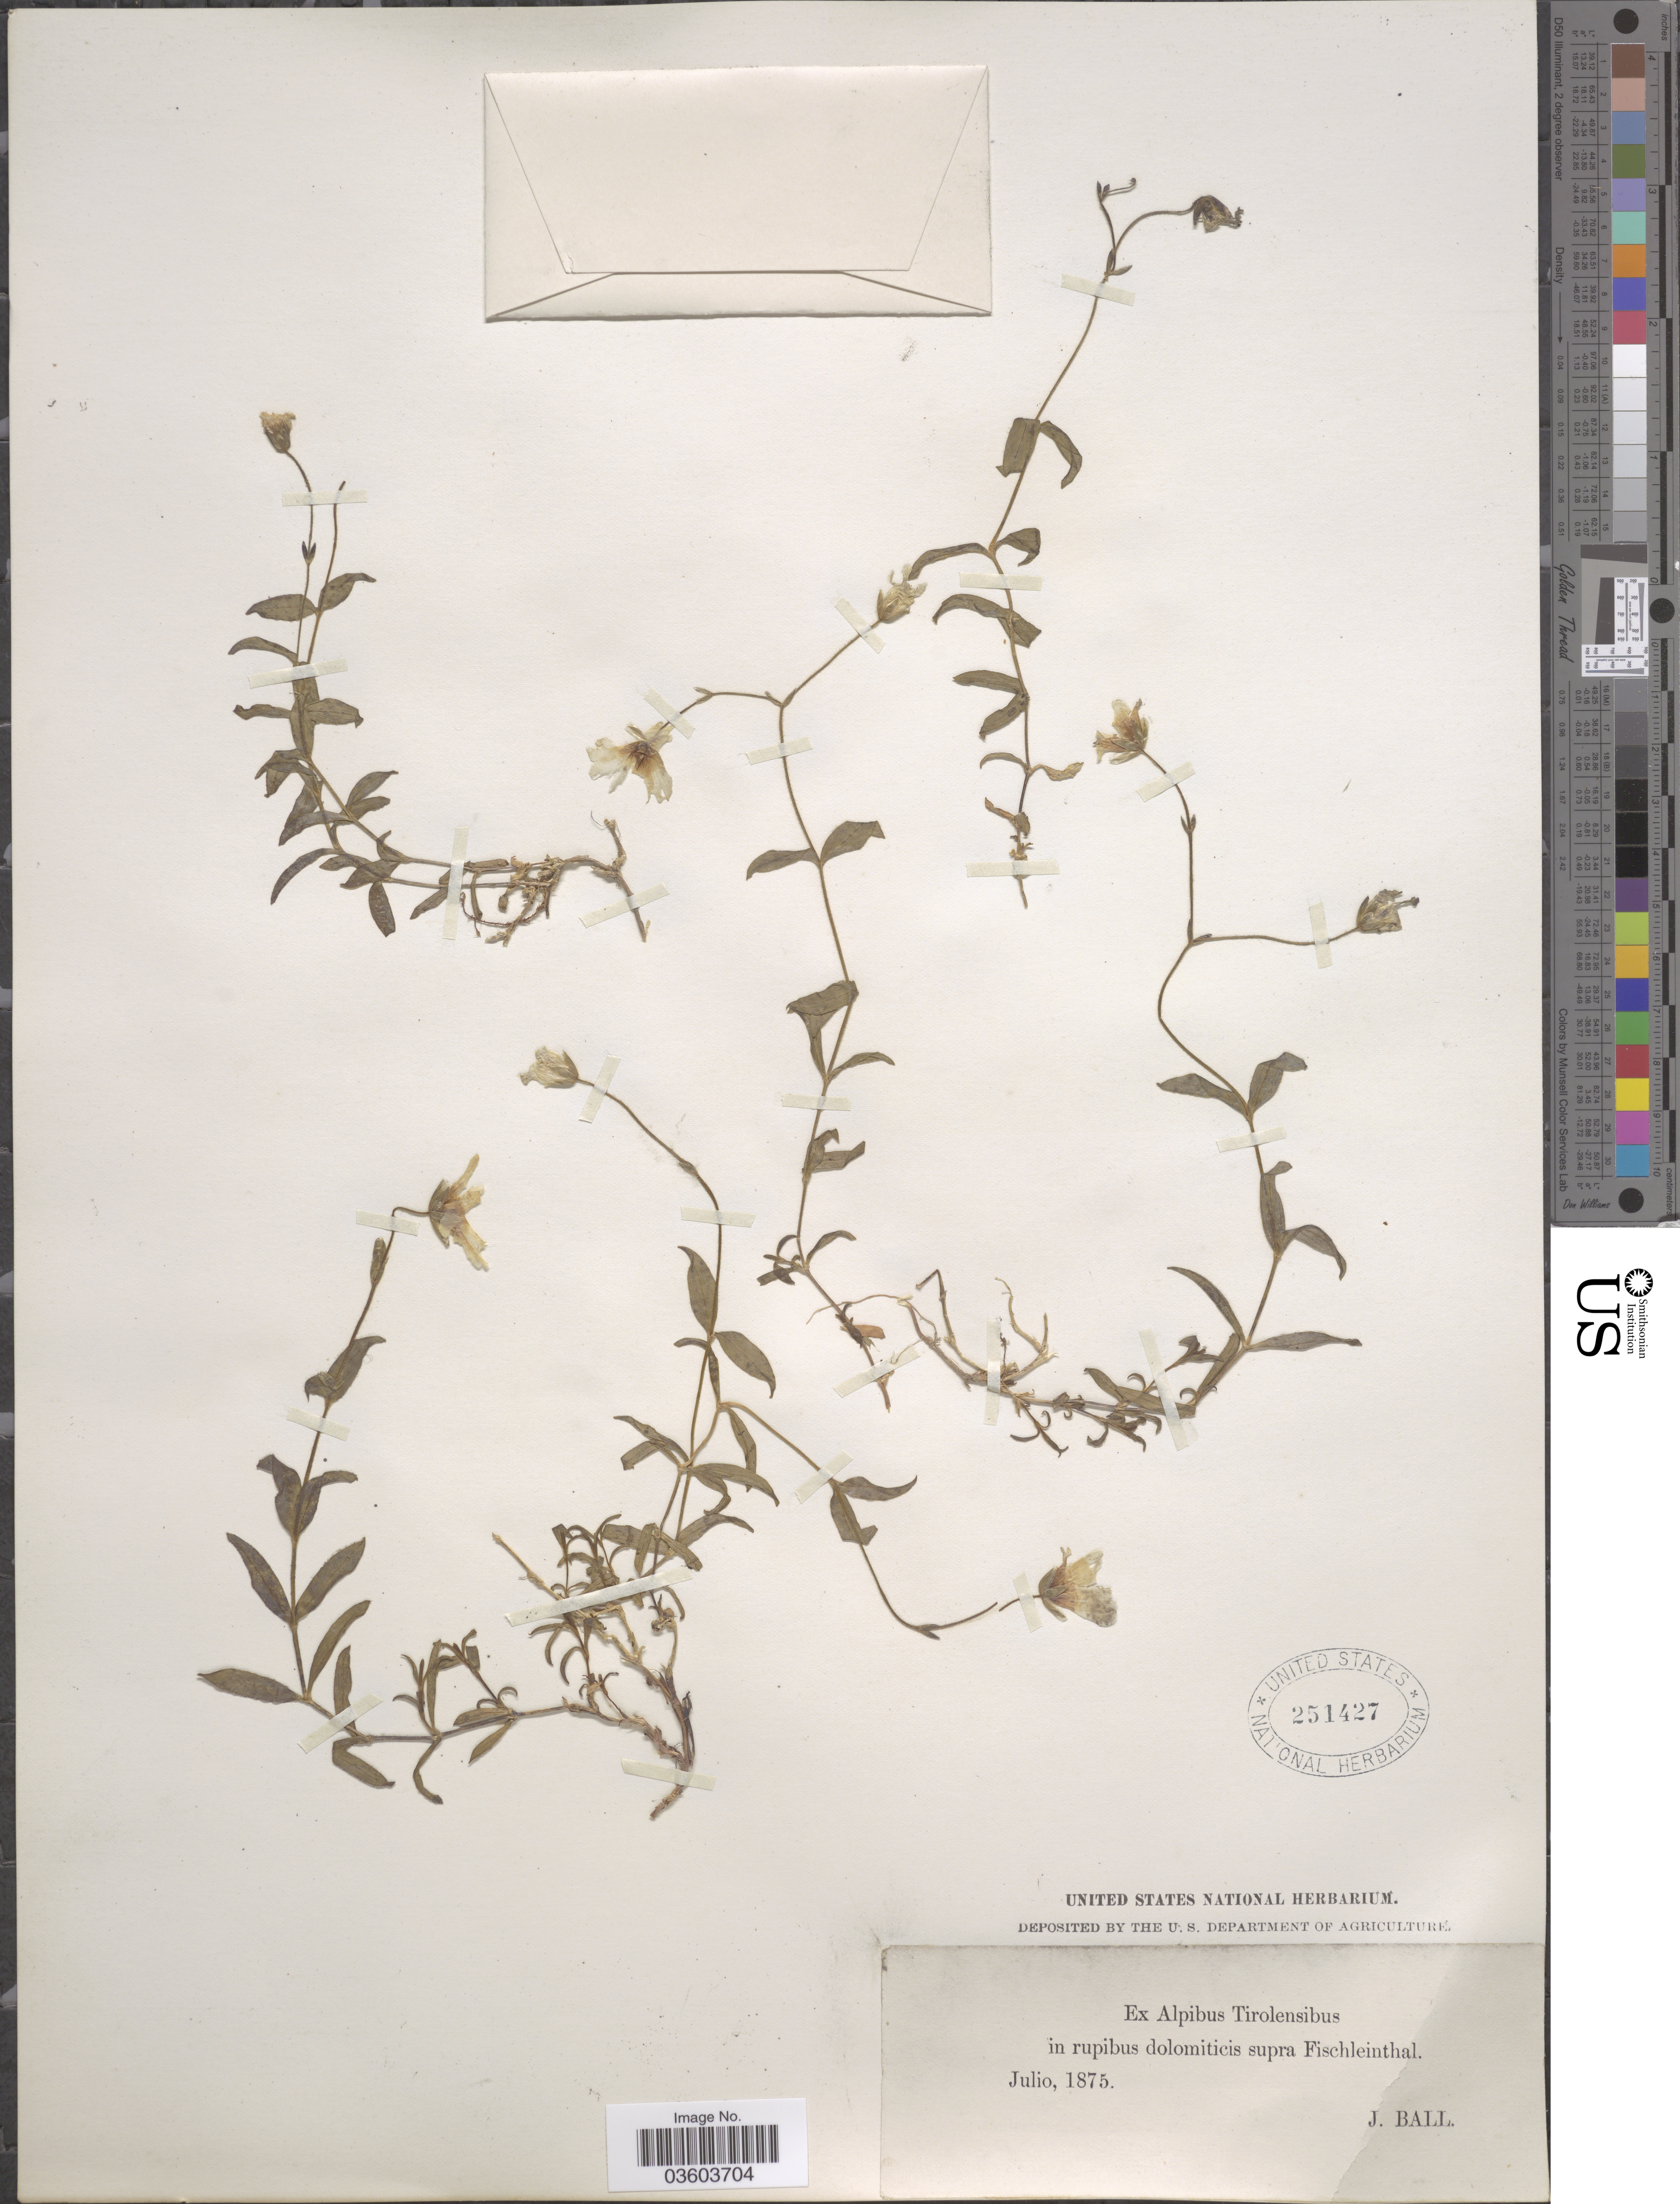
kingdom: Plantae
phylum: Tracheophyta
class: Magnoliopsida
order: Caryophyllales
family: Caryophyllaceae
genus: Cerastium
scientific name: Cerastium sp.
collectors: J. Ball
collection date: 1875-07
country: Italy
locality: Ex Alpibus Tirolensibus in rupibus dolomiticis supra Fischleinthal.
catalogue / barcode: US 251427